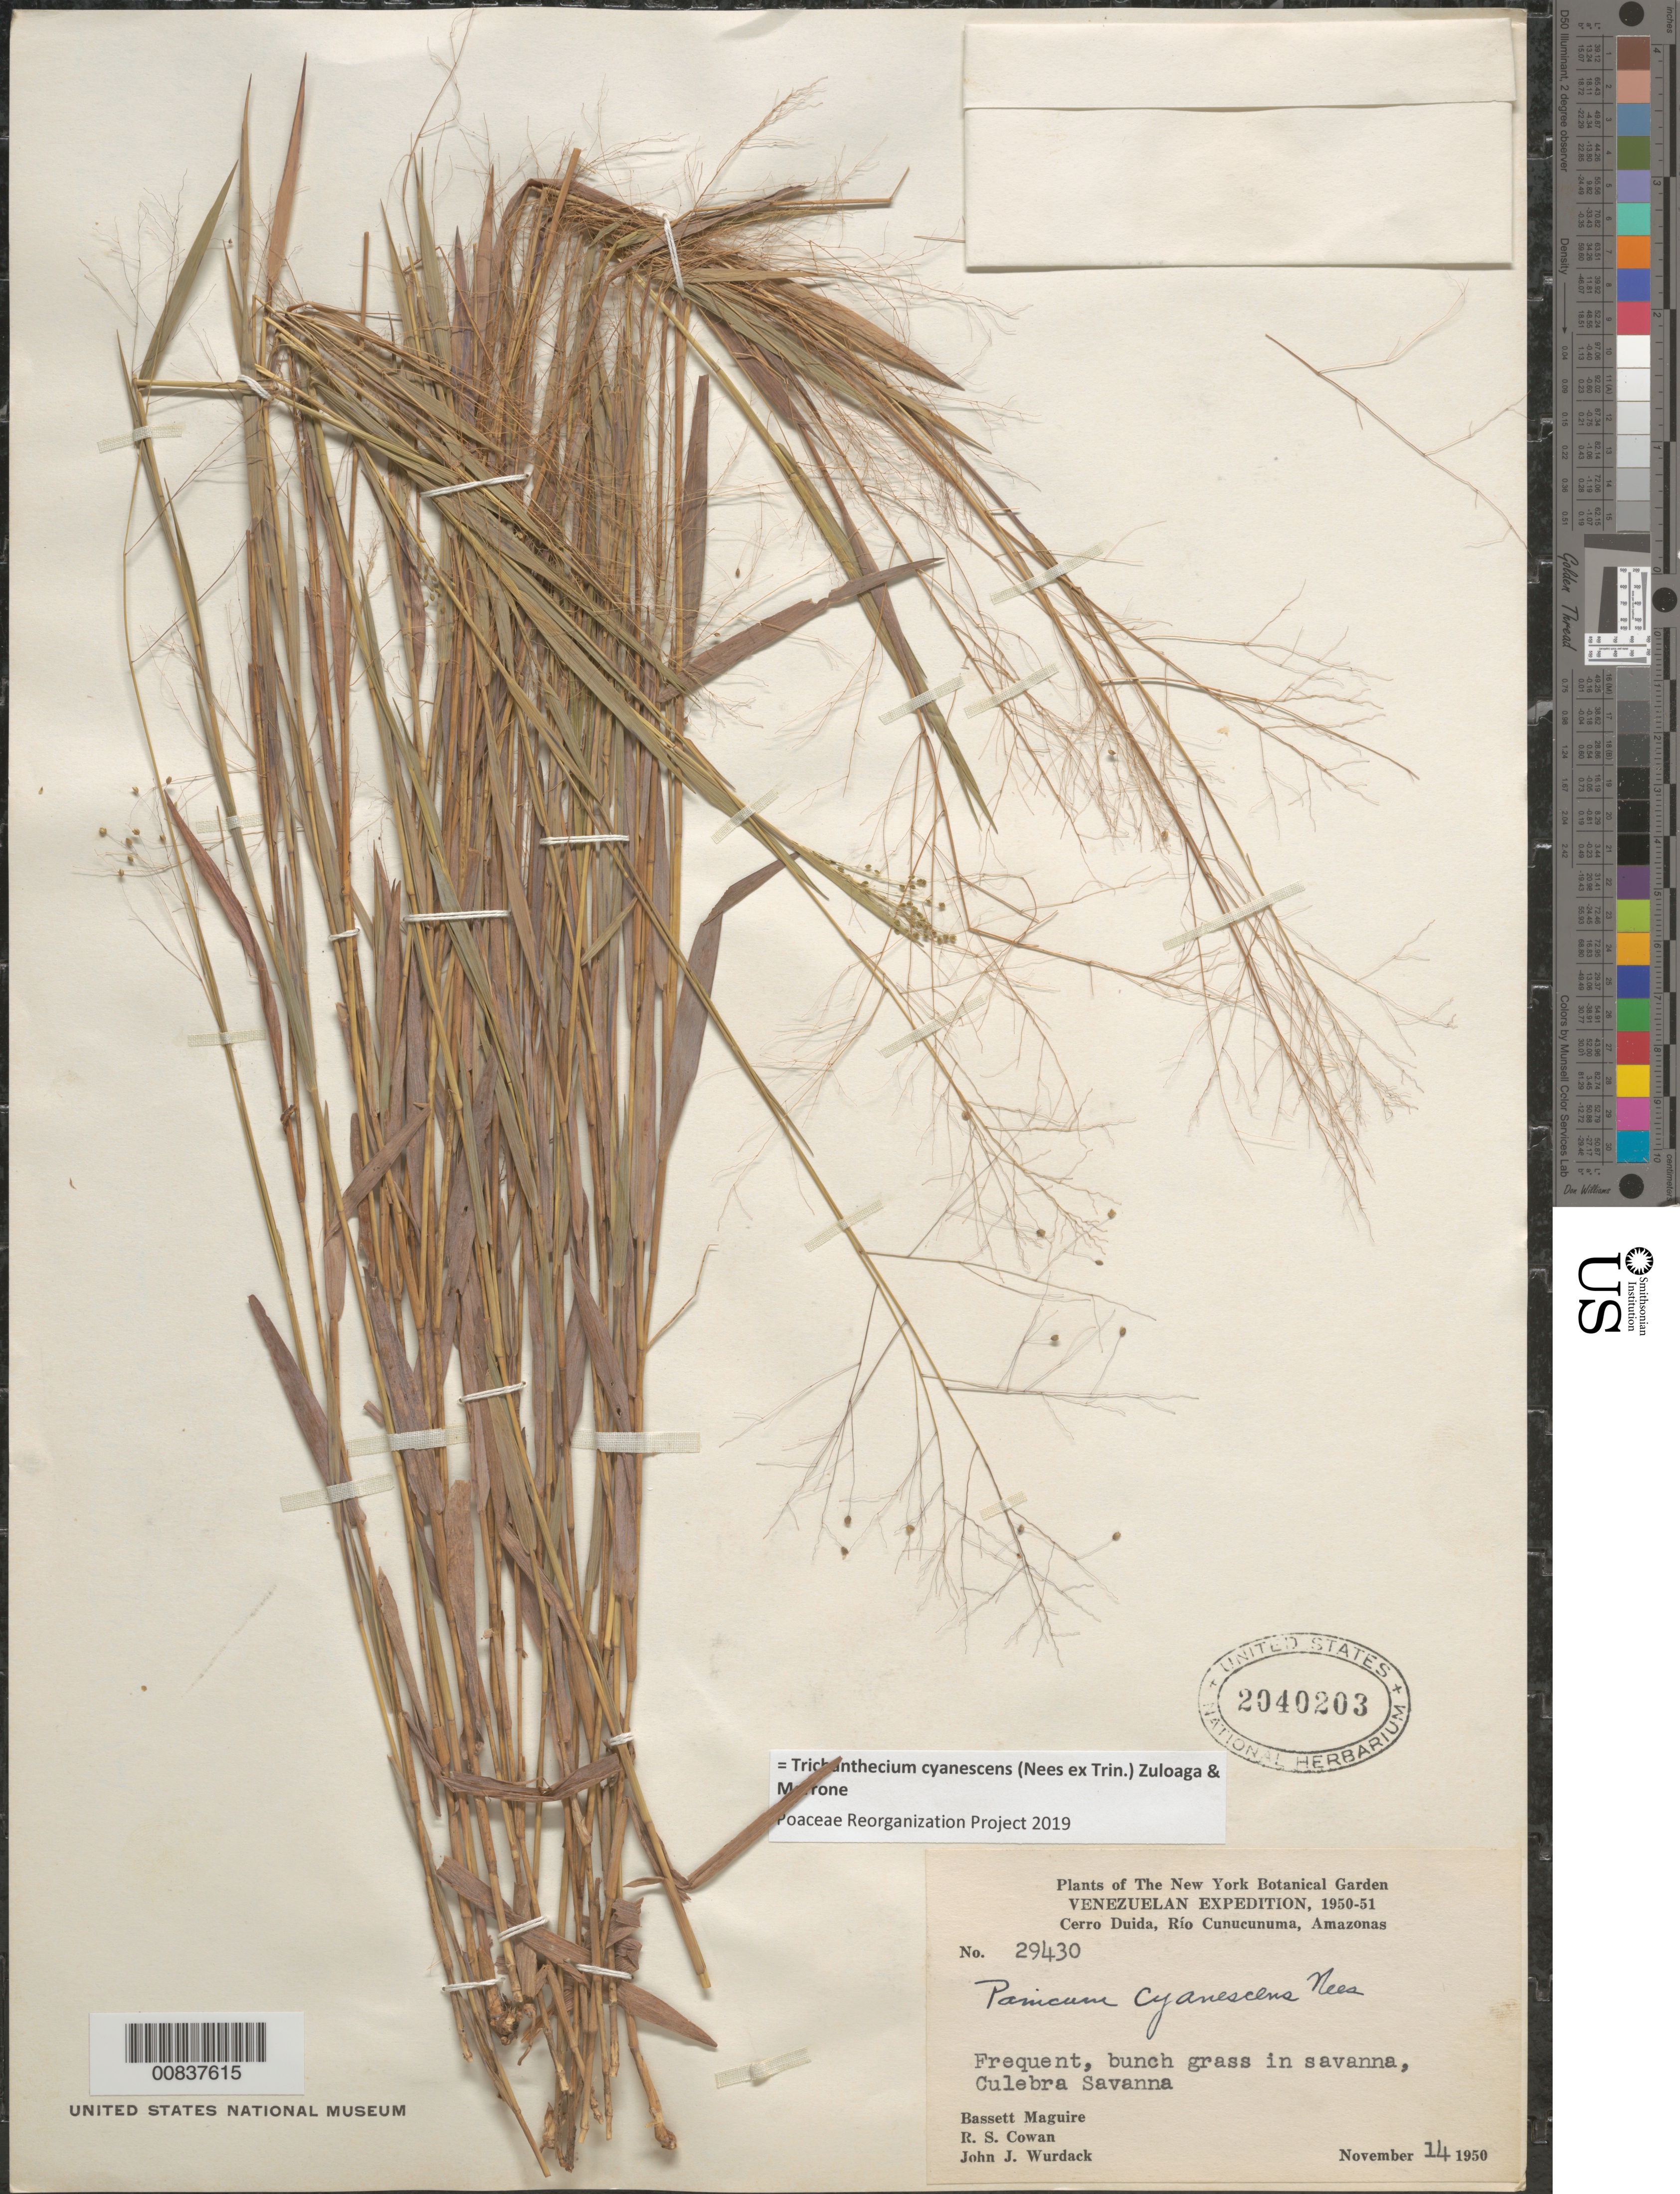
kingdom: Plantae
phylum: Tracheophyta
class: Liliopsida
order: Poales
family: Poaceae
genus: Panicum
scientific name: Panicum cyanescens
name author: Nees ex Trin.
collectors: B. Maguire, R. S. Cowan & J. J. Wurdack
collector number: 29430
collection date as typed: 14-Nov-50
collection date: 1950-11-14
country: Venezuela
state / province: Amazonas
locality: Río Cunucunuma, Cerro Duida, Culebra savanna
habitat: Savanna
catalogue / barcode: US 2040203